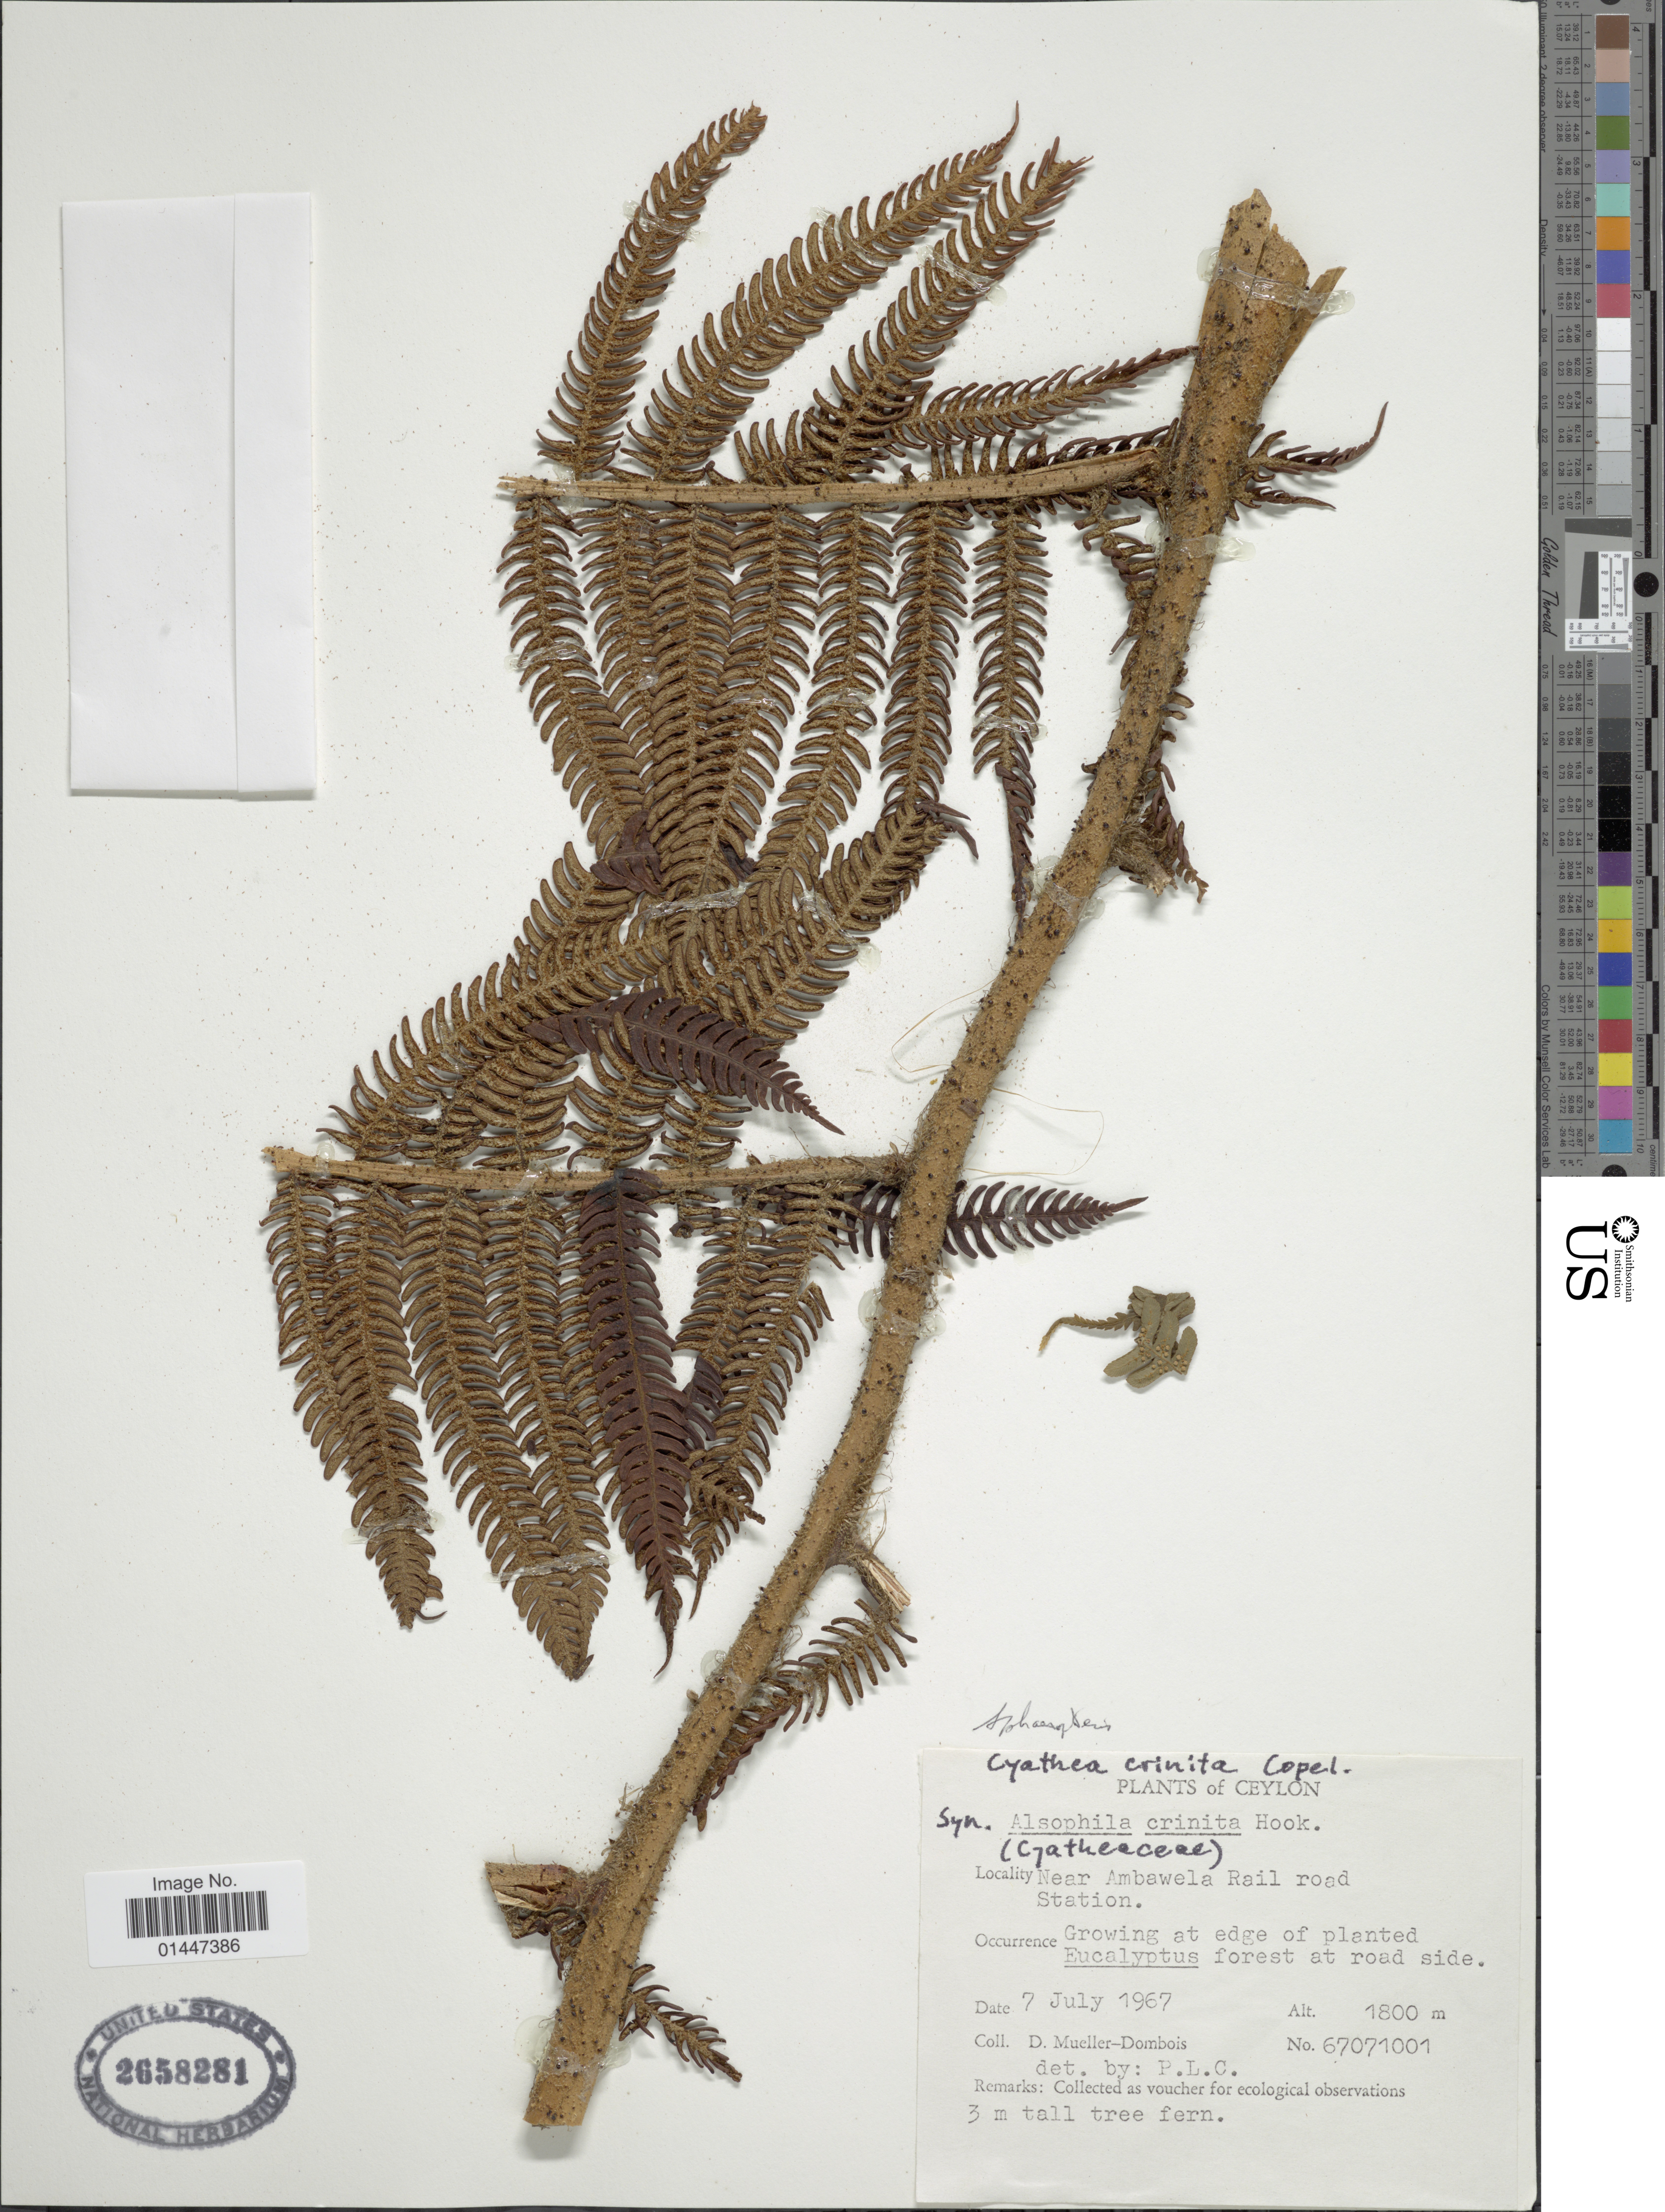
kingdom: Plantae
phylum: Tracheophyta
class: Polypodiopsida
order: Cyatheales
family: Cyatheaceae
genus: Sphaeropteris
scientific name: Sphaeropteris crinita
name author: (Hook.) R.M. Tryon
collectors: D. Mueller-Dombois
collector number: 67071001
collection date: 1967-07-07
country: Sri Lanka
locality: Ceylon. Near Ambawela Rail road Station. Occurrence: Growing at edge of planted Eucalyptus forest at road side.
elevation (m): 1800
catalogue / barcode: US 2658281